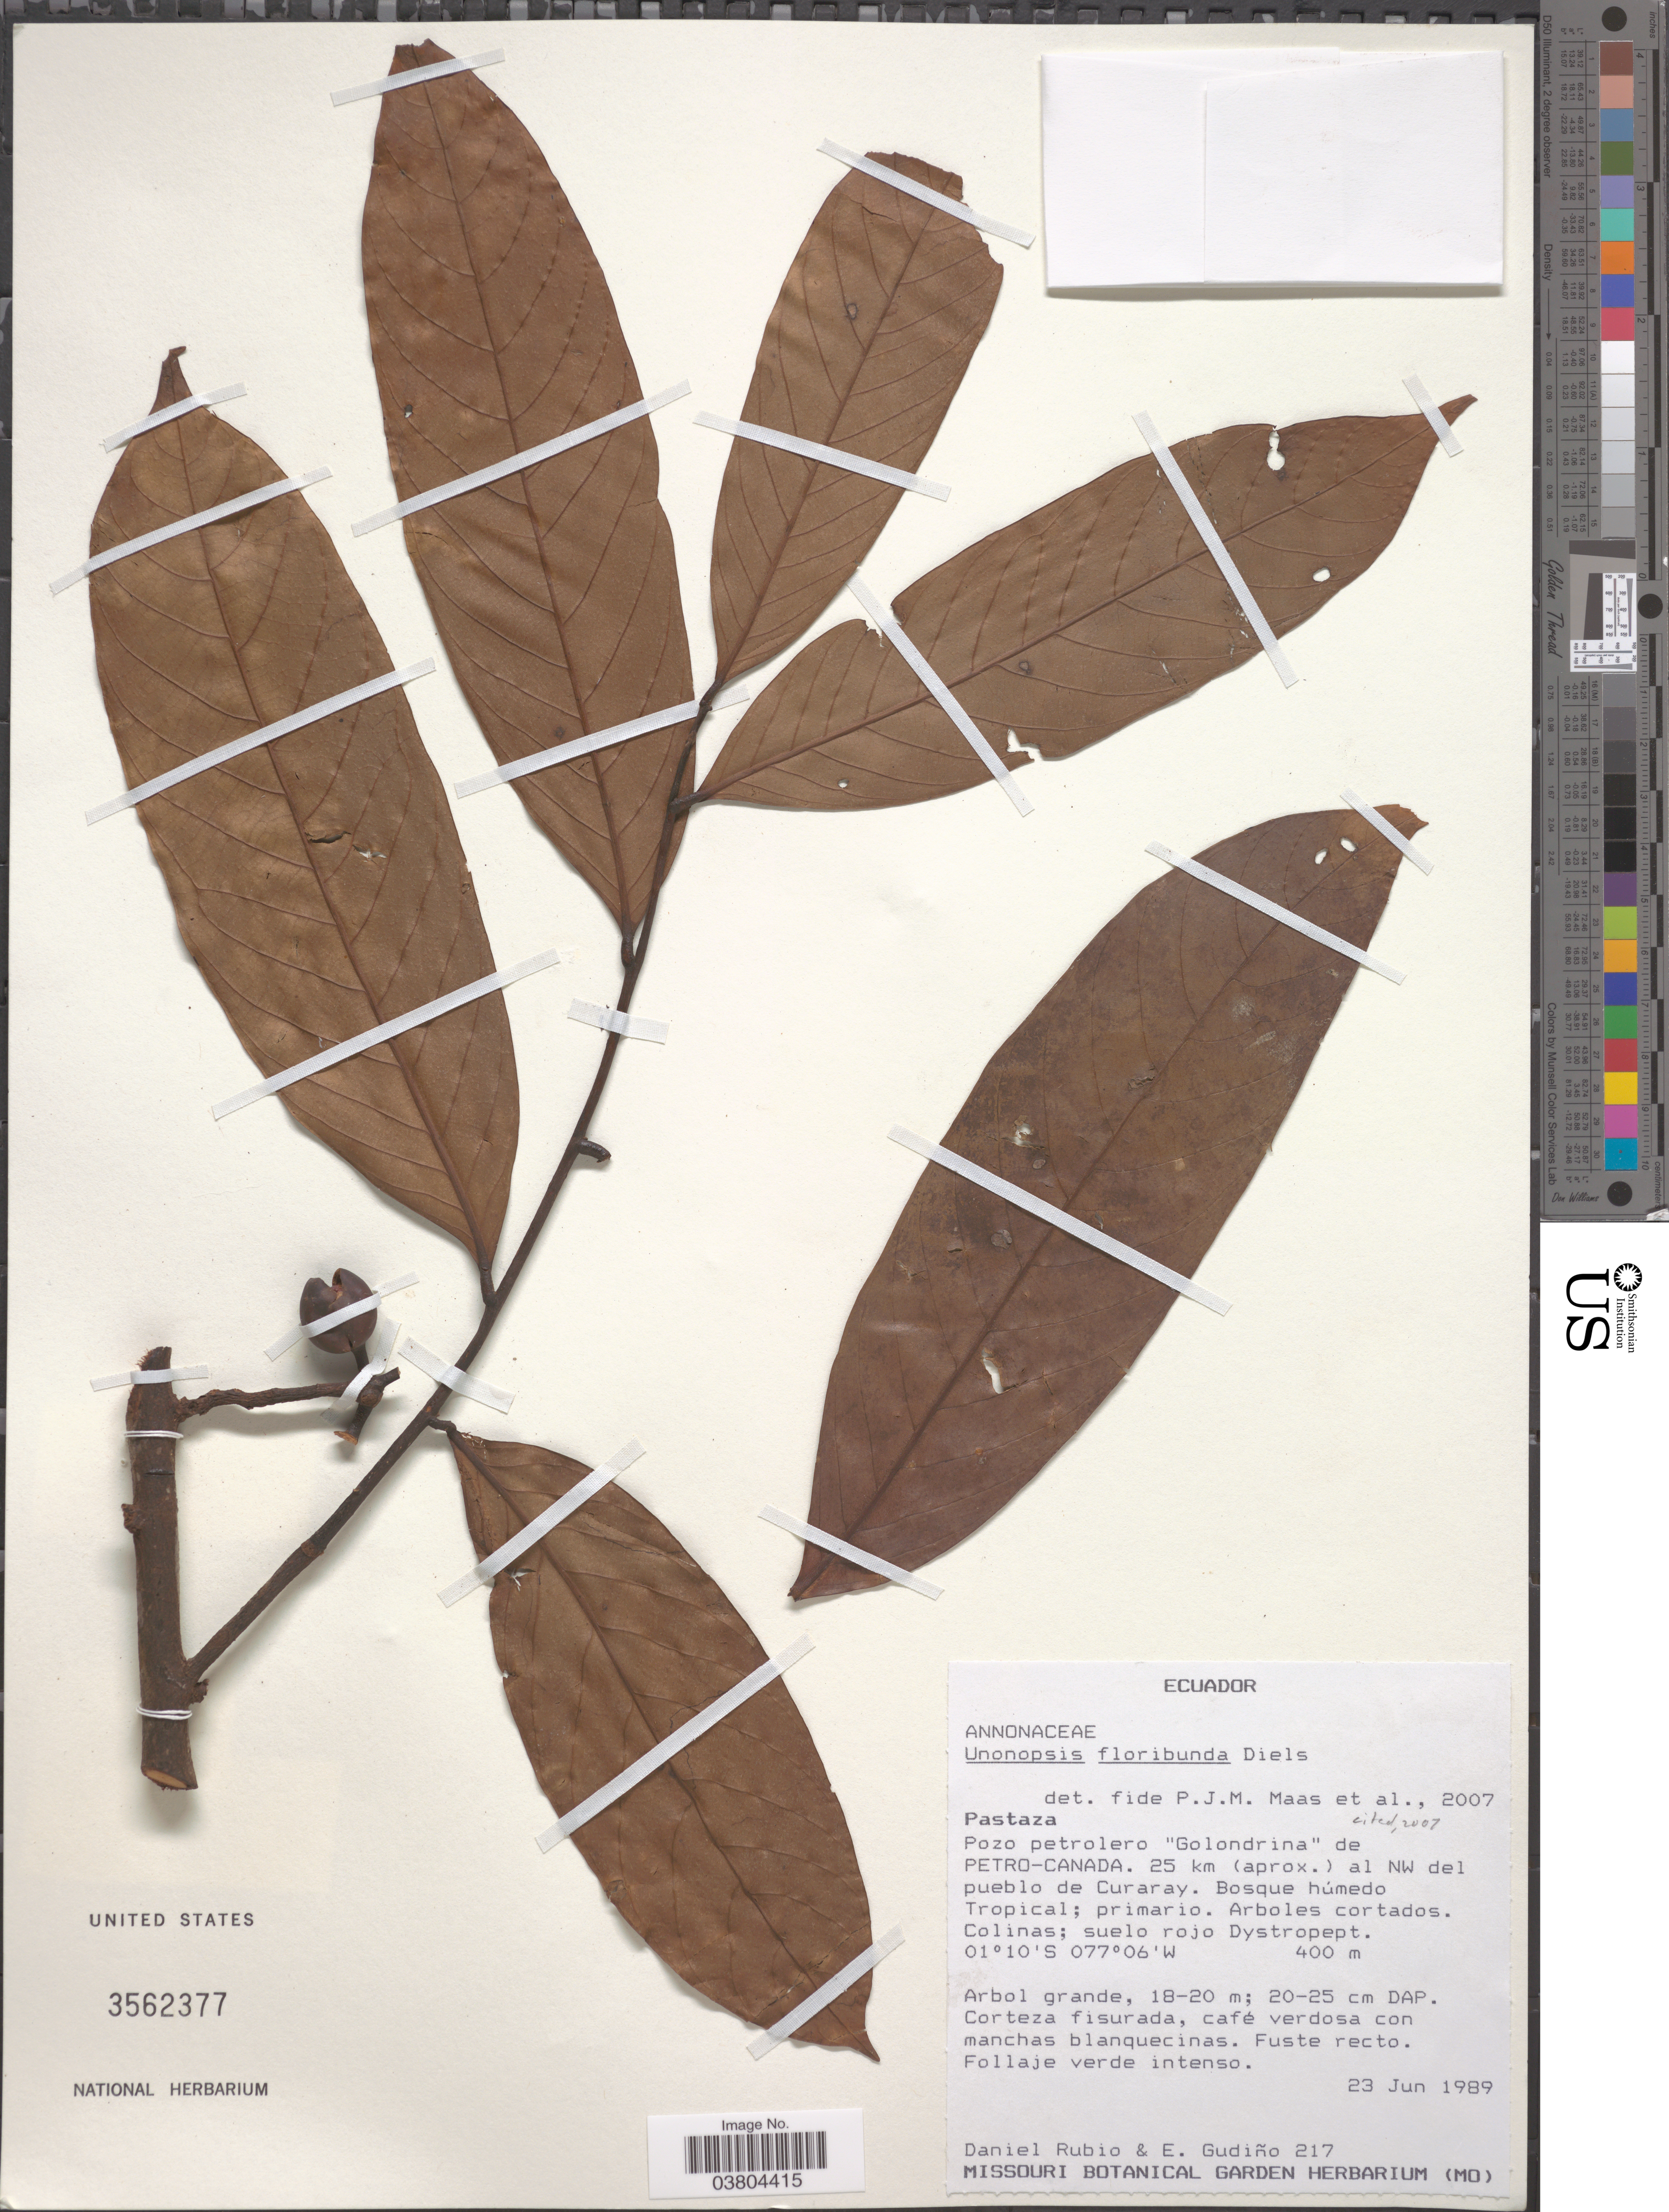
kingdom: Plantae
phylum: Tracheophyta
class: Magnoliopsida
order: Magnoliales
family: Annonaceae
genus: Unonopsis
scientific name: Unonopsis floribunda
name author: Diels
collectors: D. Rubio & E. Gudiño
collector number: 217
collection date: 1989-06-23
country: Ecuador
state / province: Pastaza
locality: Pozo petrolero "Golondrina" de PETRO-CANADA. 25 km (aprox.) al NW del pueblo de Curaray. Bosque húmedo Tropical.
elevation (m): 400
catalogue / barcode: US 3562377